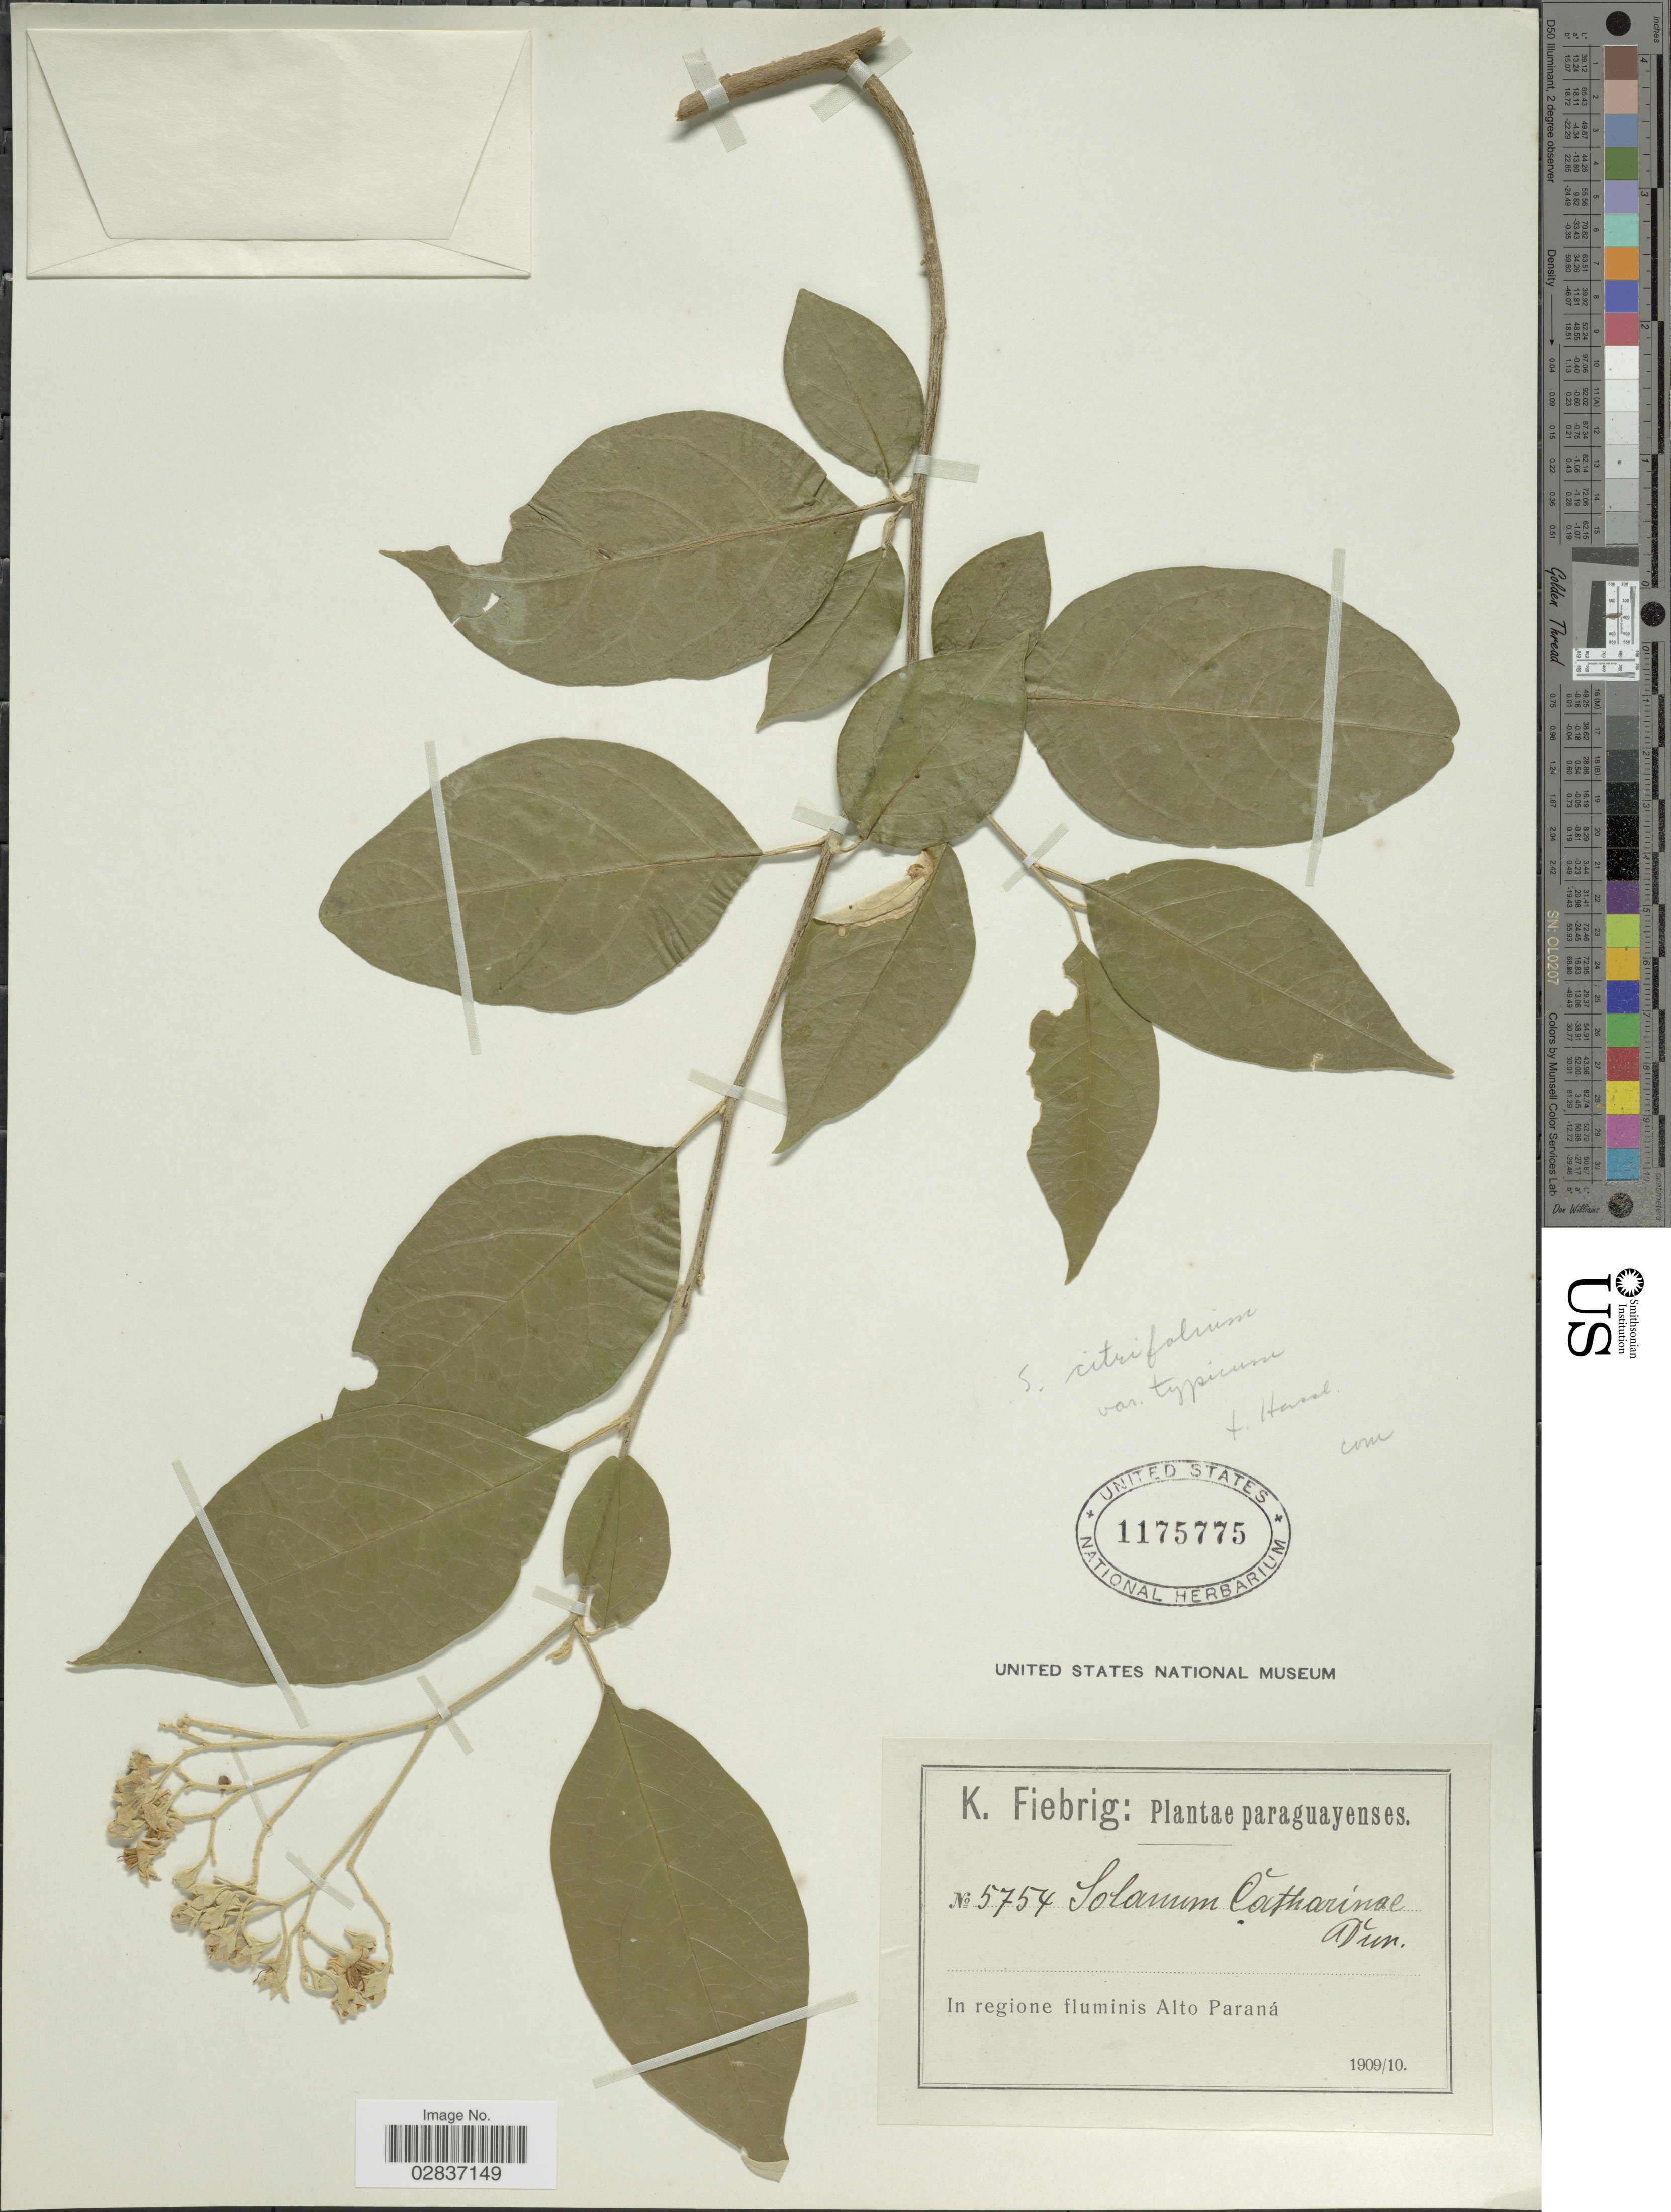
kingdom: Plantae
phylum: Tracheophyta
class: Magnoliopsida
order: Solanales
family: Solanaceae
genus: Solanum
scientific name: Solanum sanctae-catharinae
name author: Dunal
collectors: K. Fiebrig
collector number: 5754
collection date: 1909/1910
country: Paraguay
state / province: Alto Parana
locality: In regione fluminis Alto Paraná.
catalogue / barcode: US 1175775